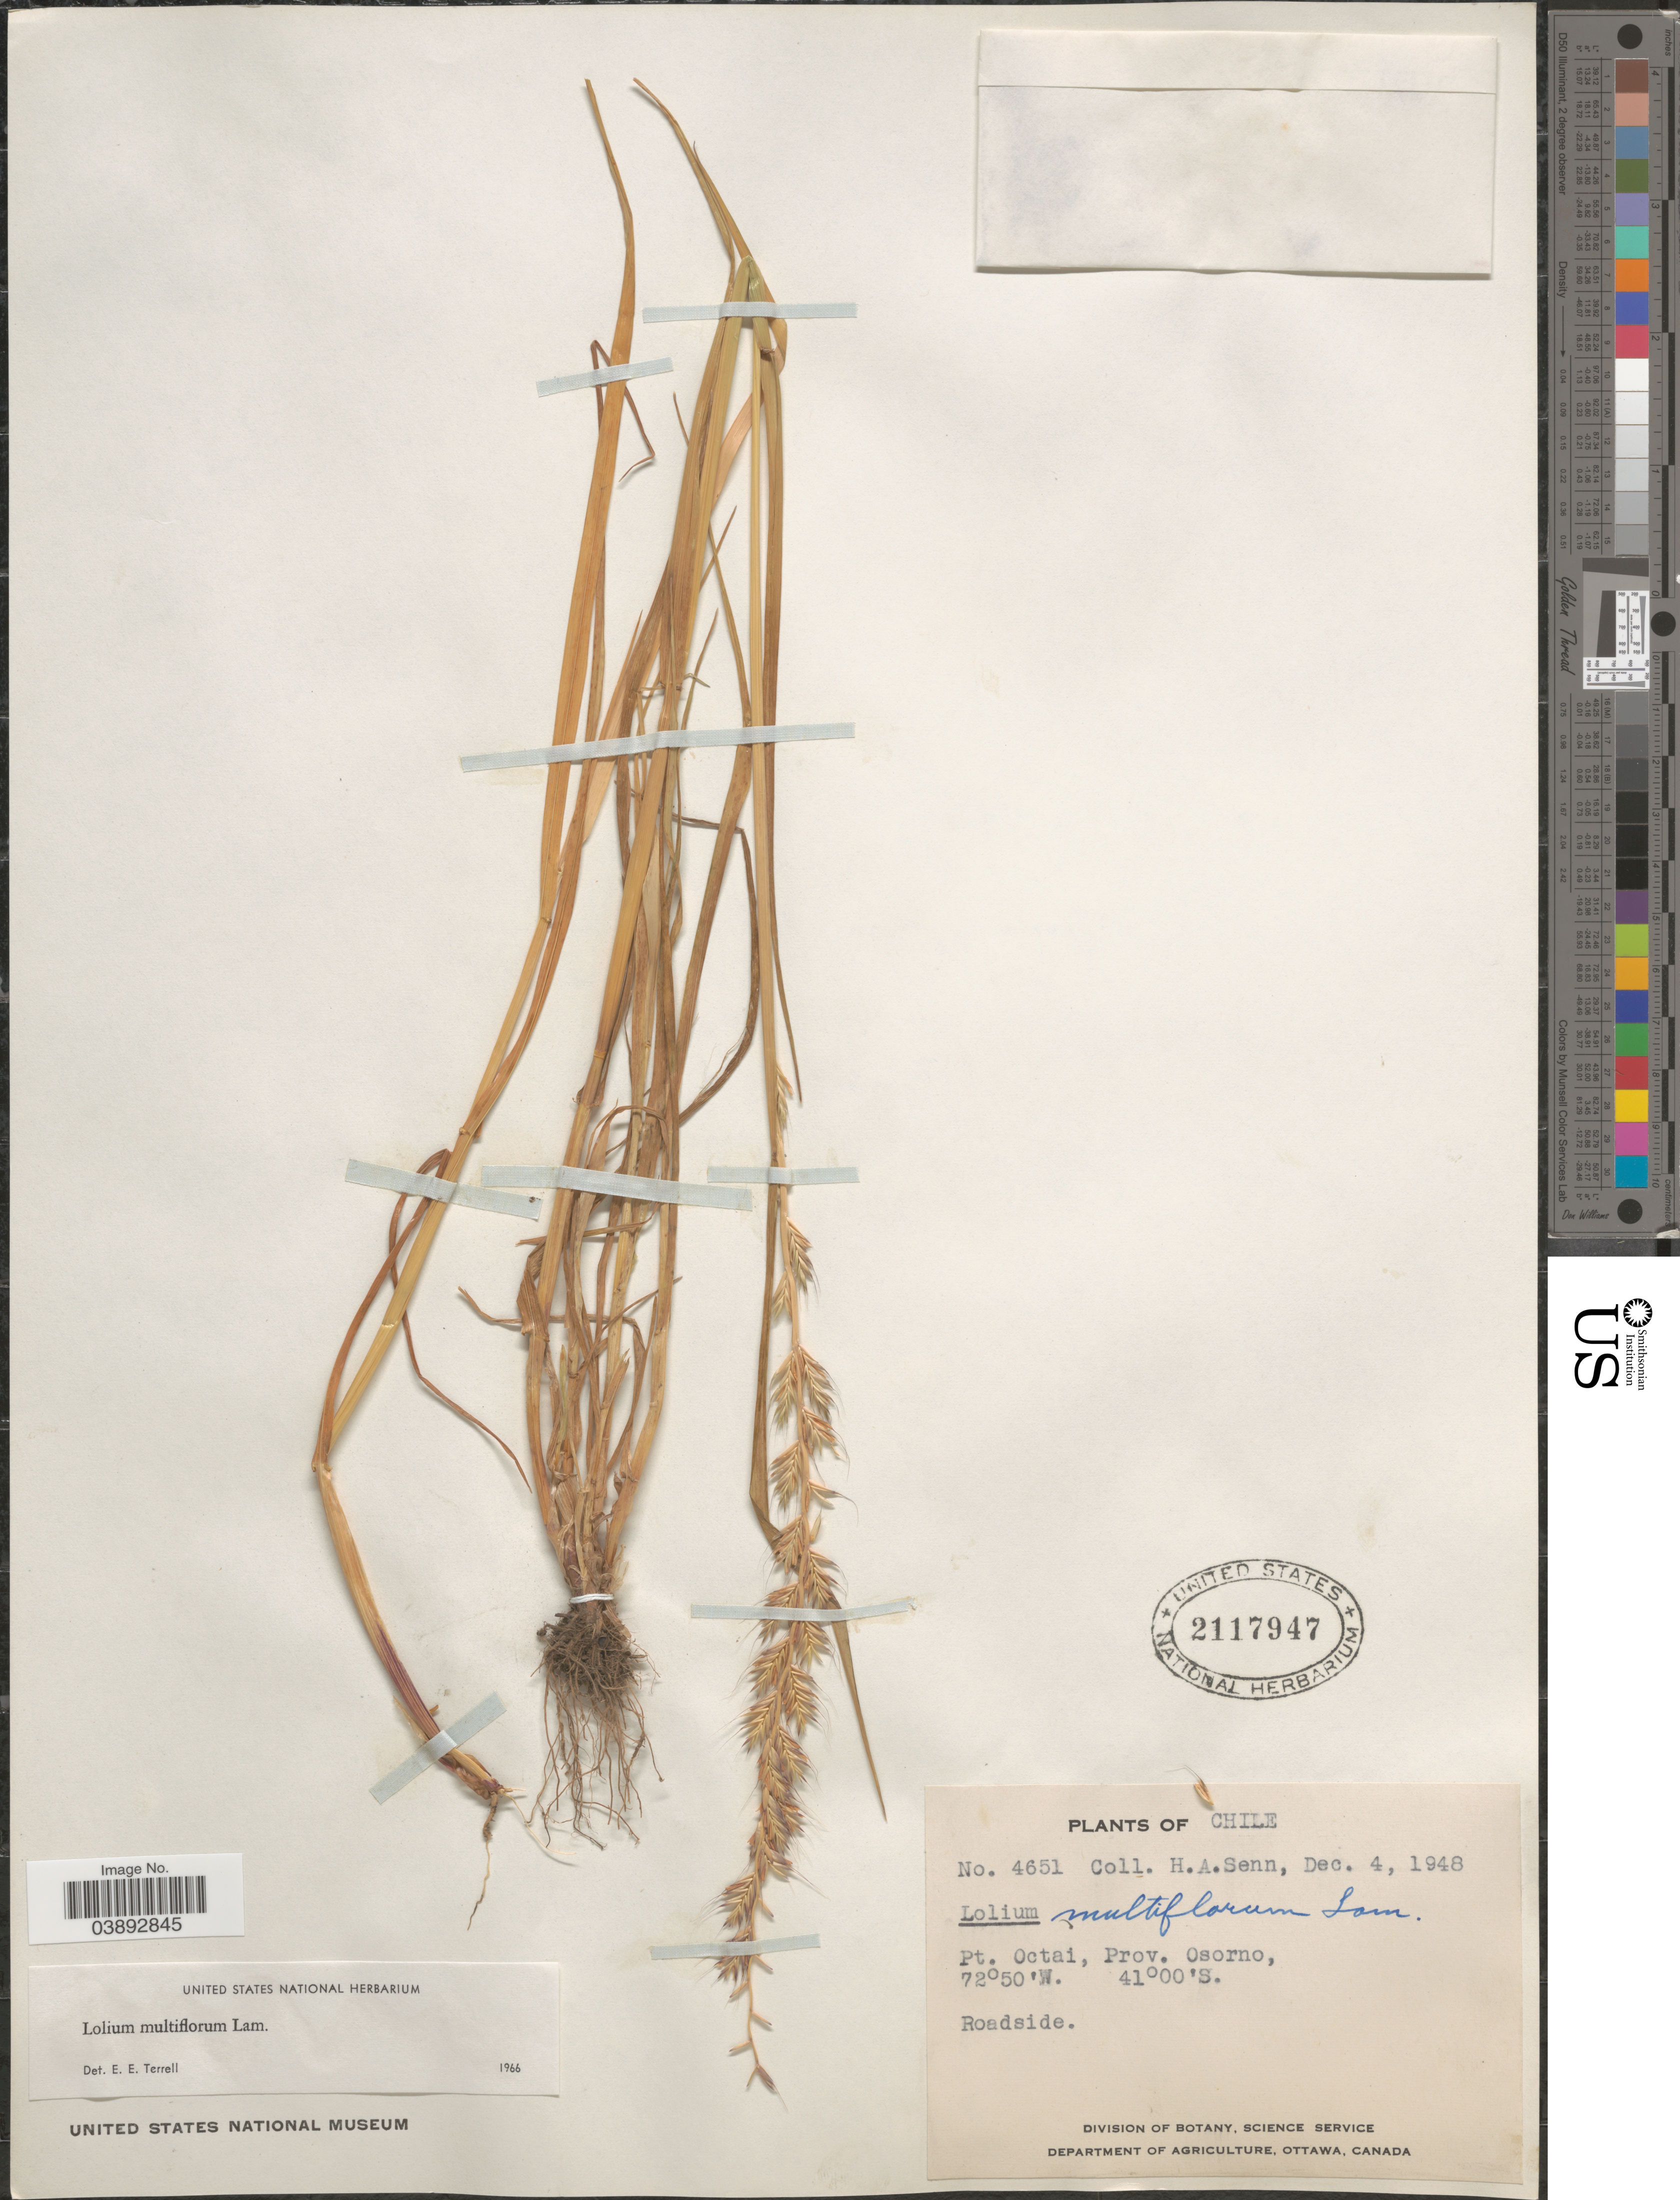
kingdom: Plantae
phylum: Tracheophyta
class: Liliopsida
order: Poales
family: Poaceae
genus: Lolium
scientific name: Lolium multiflorum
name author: Lam.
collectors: H. Senn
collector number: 4651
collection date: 1948-12-04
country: Chile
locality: Pt. Octai, Prov. Osorno.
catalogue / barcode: US 2117947